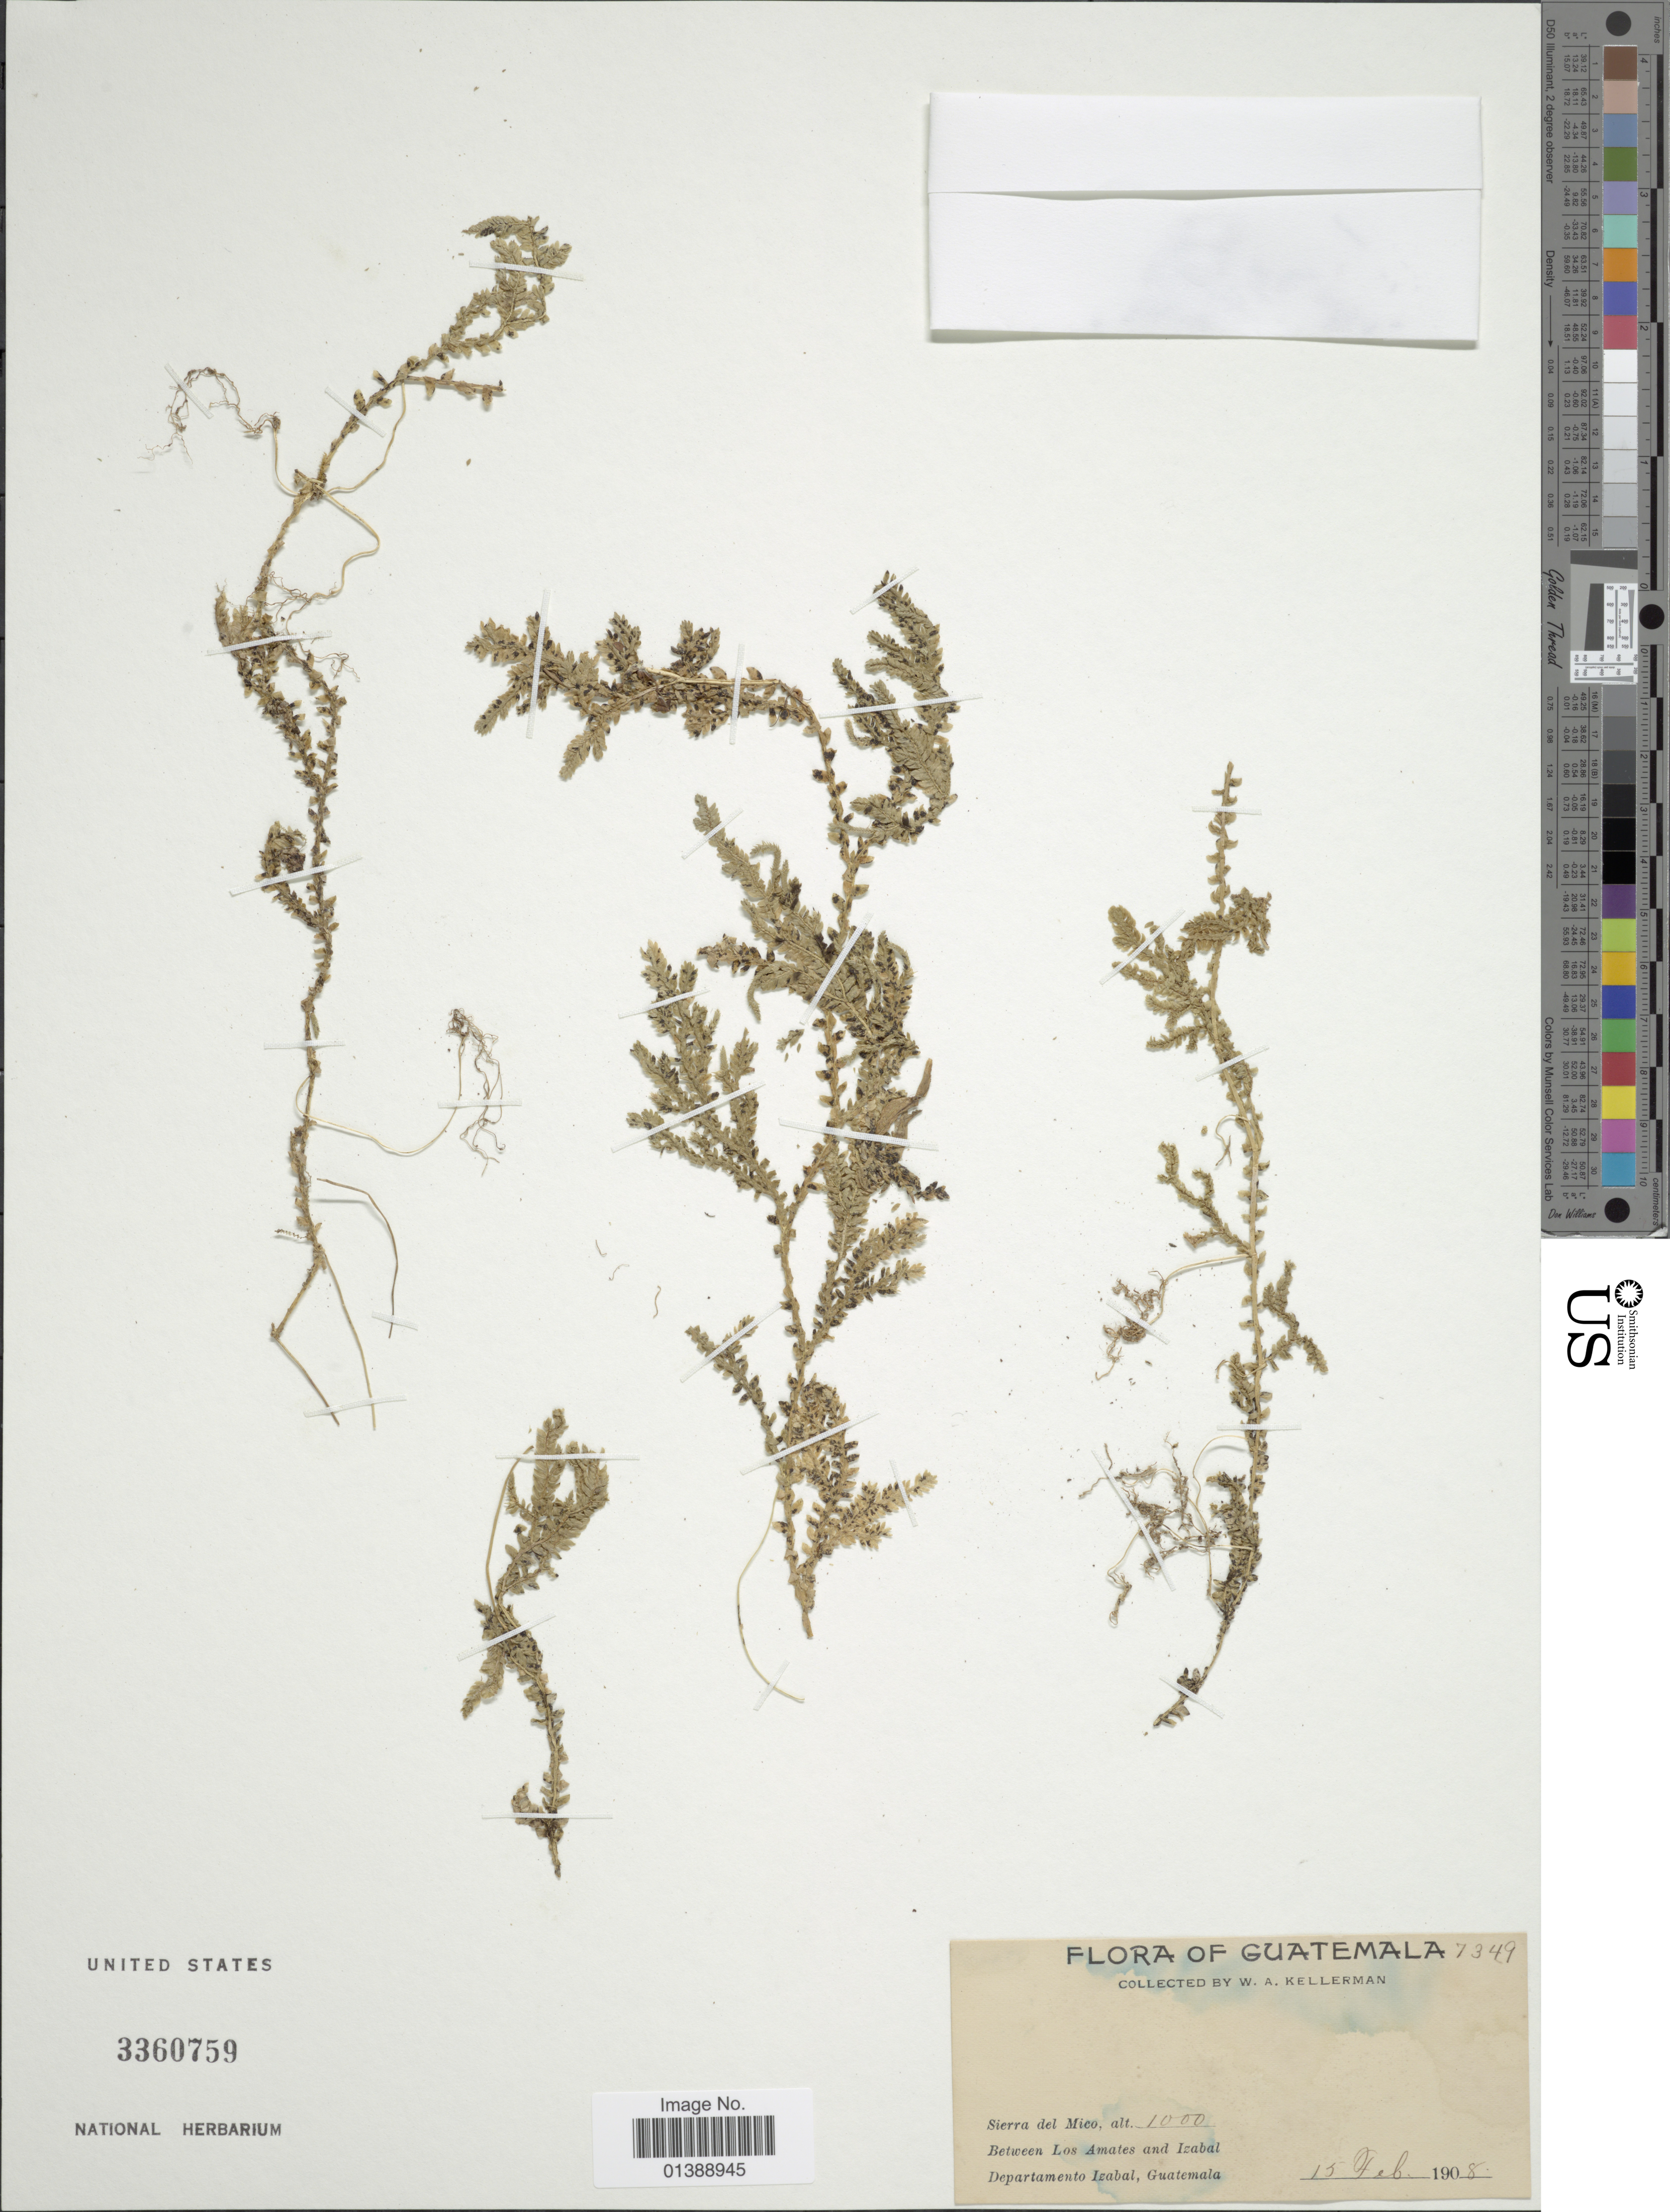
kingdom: Plantae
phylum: Tracheophyta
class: Lycopodiopsida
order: Selaginellales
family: Selaginellaceae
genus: Selaginella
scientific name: Selaginella rupincola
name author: Underw.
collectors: W. Kellerman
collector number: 7349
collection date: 1908-02-15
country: Guatemala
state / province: Izabal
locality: Sierra del Mico, Between Los Amates and Izabal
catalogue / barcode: US 3360759